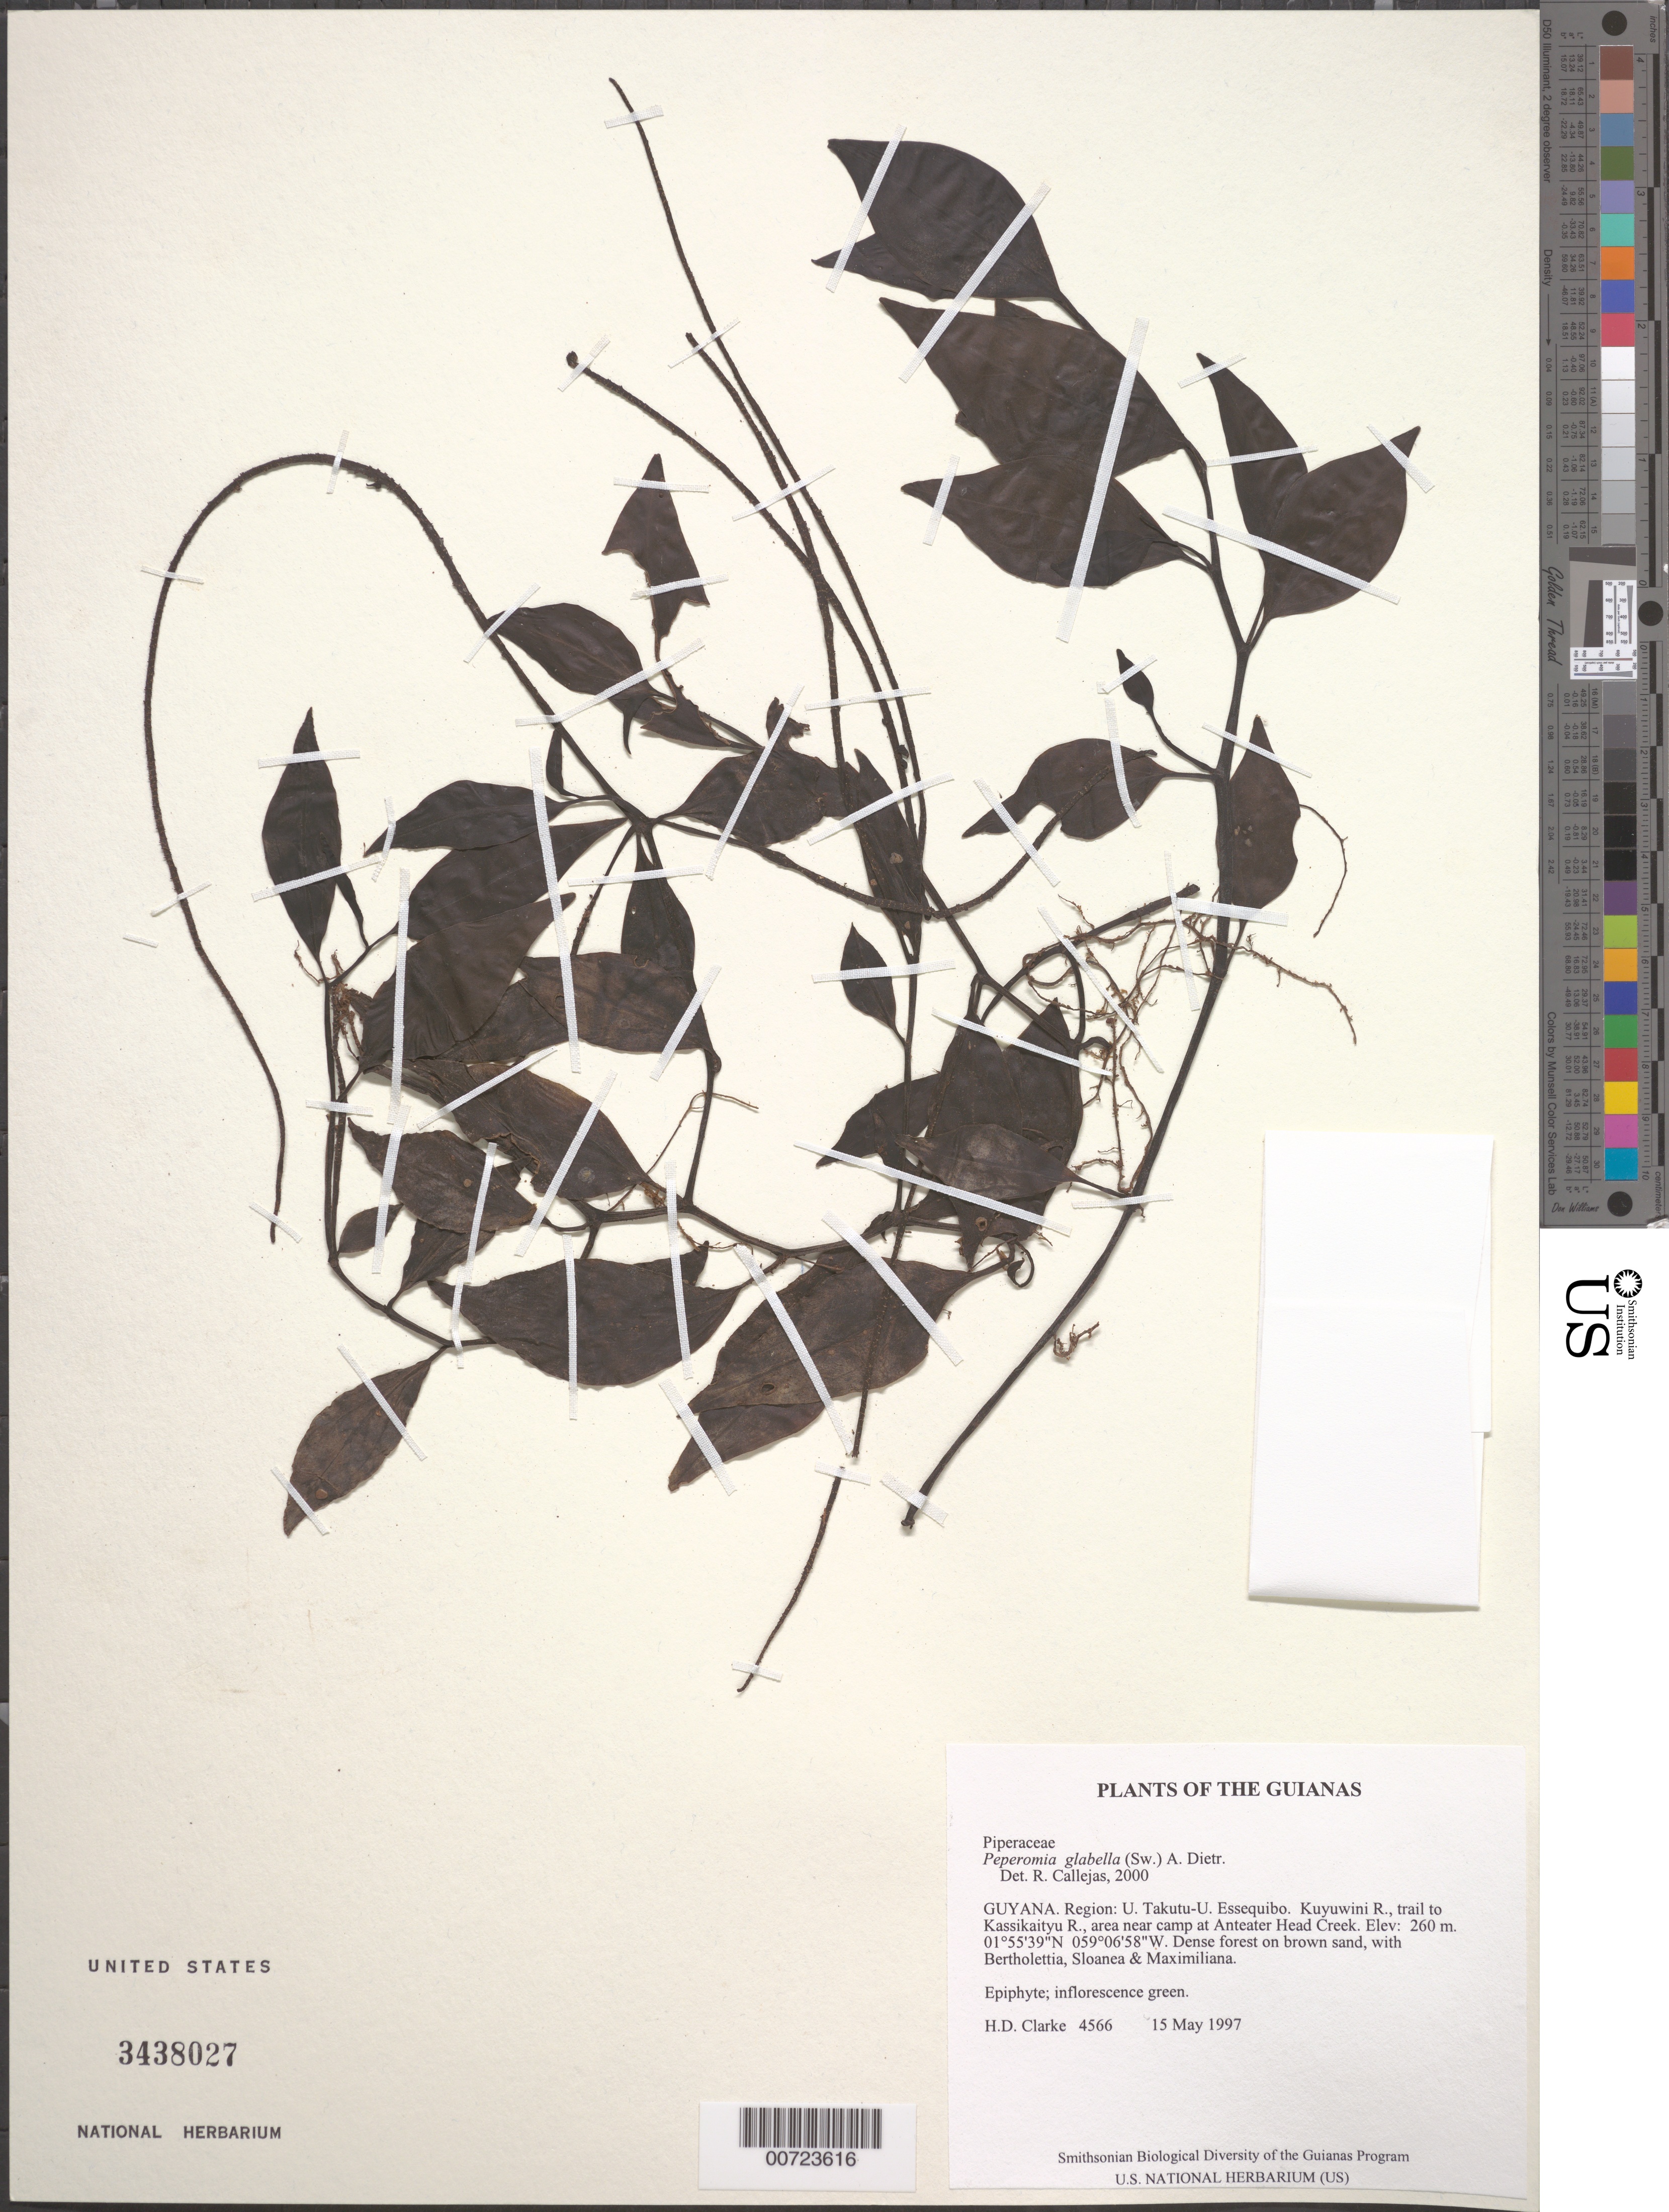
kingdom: Plantae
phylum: Tracheophyta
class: Magnoliopsida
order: Piperales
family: Piperaceae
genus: Peperomia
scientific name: Peperomia glabella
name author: (Sw.) A. Dietr.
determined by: Görts-van Rijn, A. R. A.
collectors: H. D. Clarke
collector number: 4566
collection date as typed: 15 May 1997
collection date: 1997-05-15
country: Guyana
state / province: U. Takutu-U. Essequibo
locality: Kuyuwini R., trail to Kassikaityu R., area near camp at Anteater Head Creek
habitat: Dense forest on brown sand, with Bertholettia, Sloanea & Maximiliana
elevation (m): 260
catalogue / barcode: US 3438027